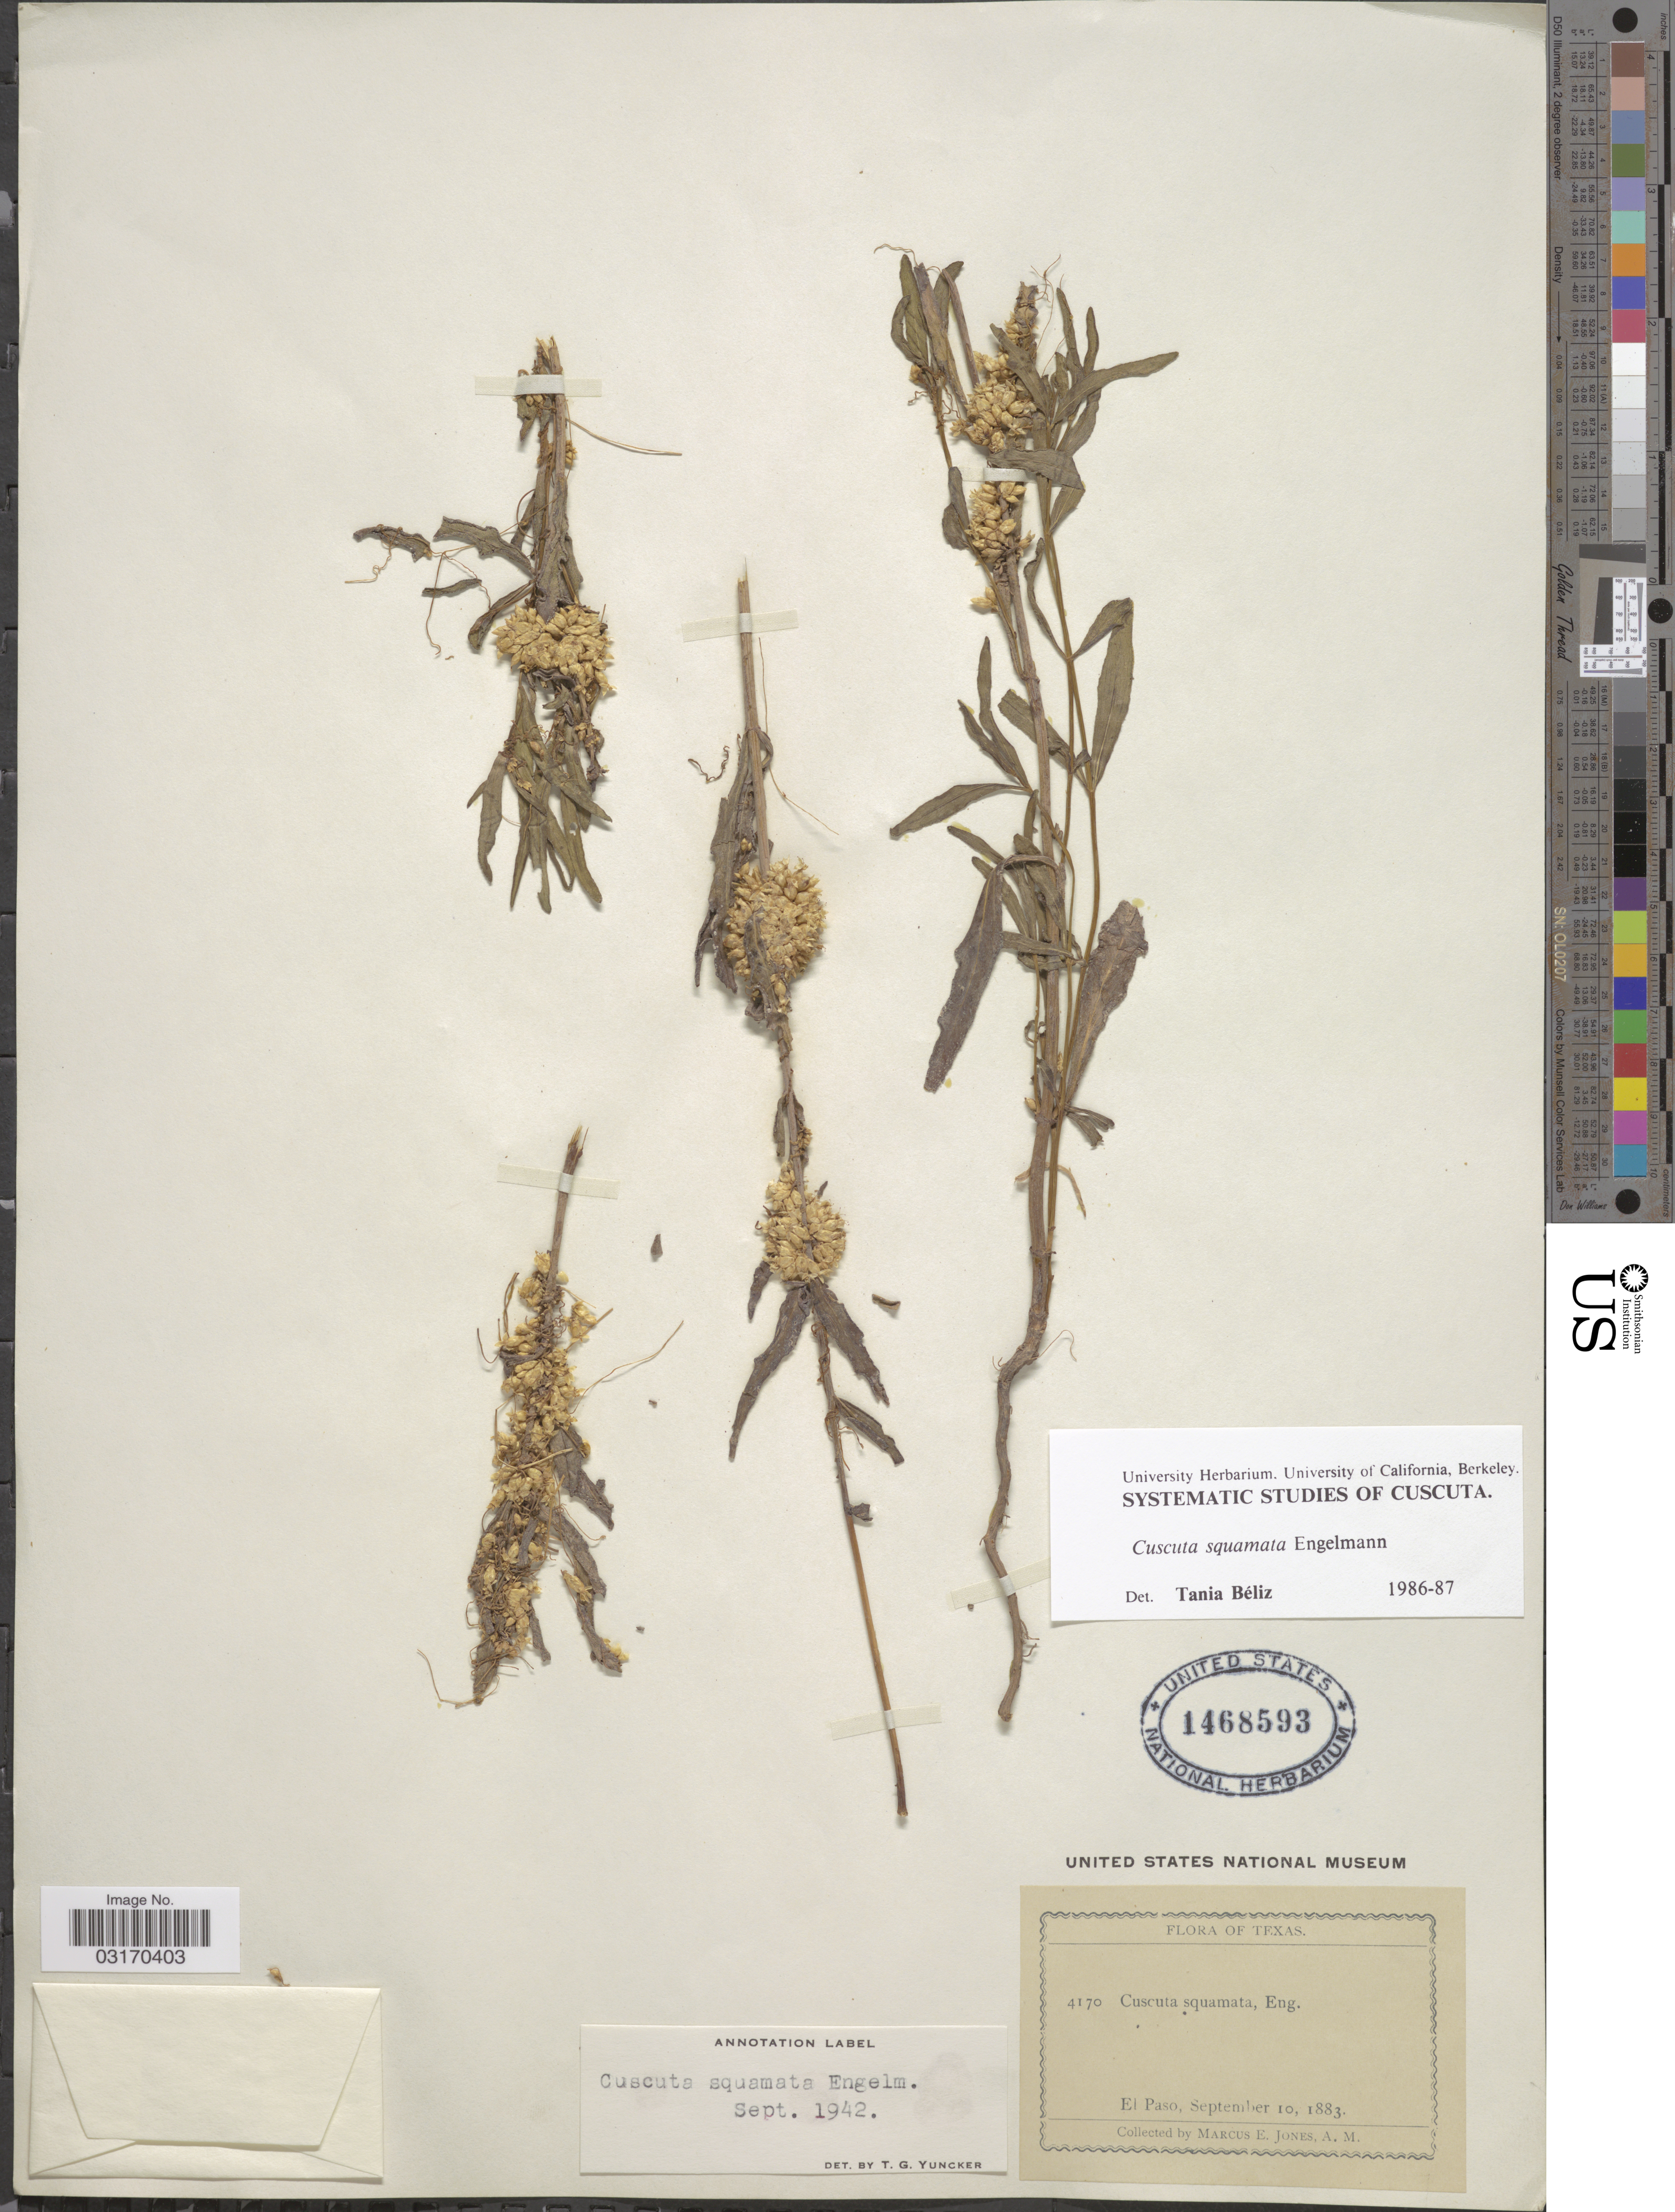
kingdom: Plantae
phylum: Tracheophyta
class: Magnoliopsida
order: Solanales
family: Convolvulaceae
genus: Cuscuta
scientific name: Cuscuta squamata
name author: Engelm.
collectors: M. E. Jones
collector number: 4170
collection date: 1883-09-10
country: United States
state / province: Texas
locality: El Paso.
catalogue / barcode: US 1468593